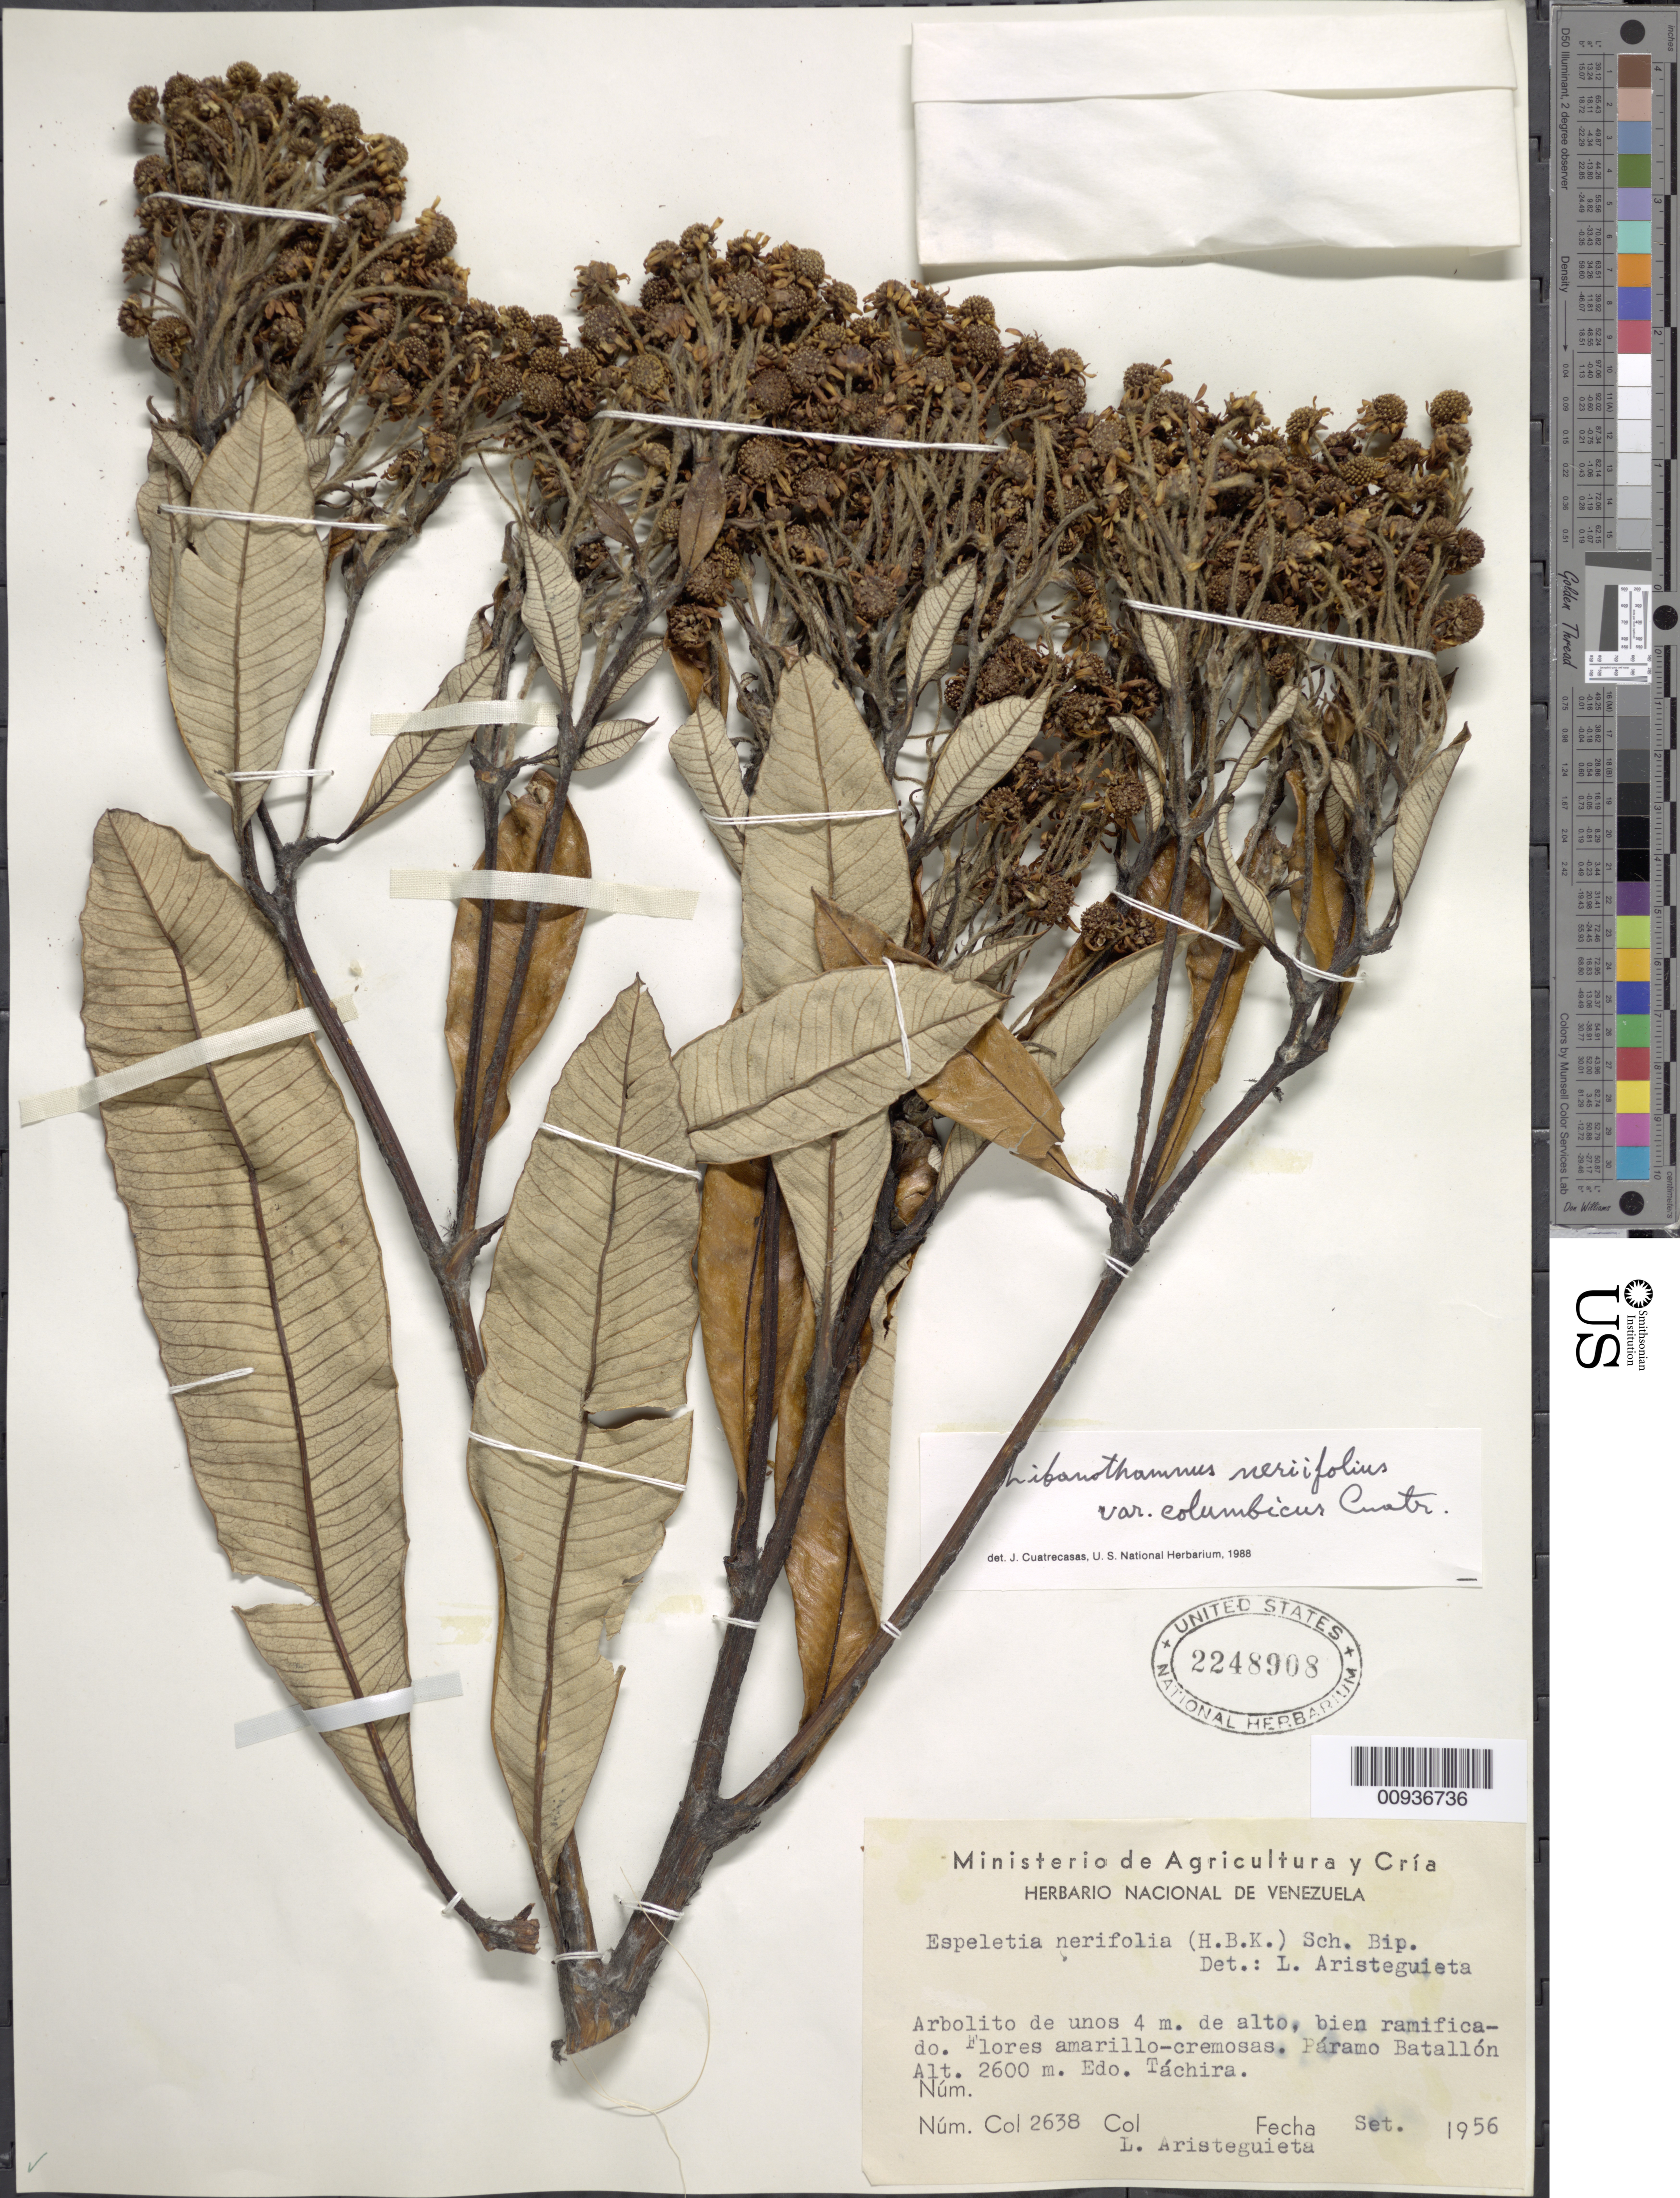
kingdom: Plantae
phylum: Tracheophyta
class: Magnoliopsida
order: Asterales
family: Asteraceae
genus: Libanothamnus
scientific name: Libanothamnus neriifolius var. columbicus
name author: (Cuatrec.) Cuatrec.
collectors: L. Aristeguieta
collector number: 2638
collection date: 1956-09-01/1956-09-30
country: Venezuela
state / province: Táchira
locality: Páramo del Batallón.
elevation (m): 2600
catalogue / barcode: US 2248908